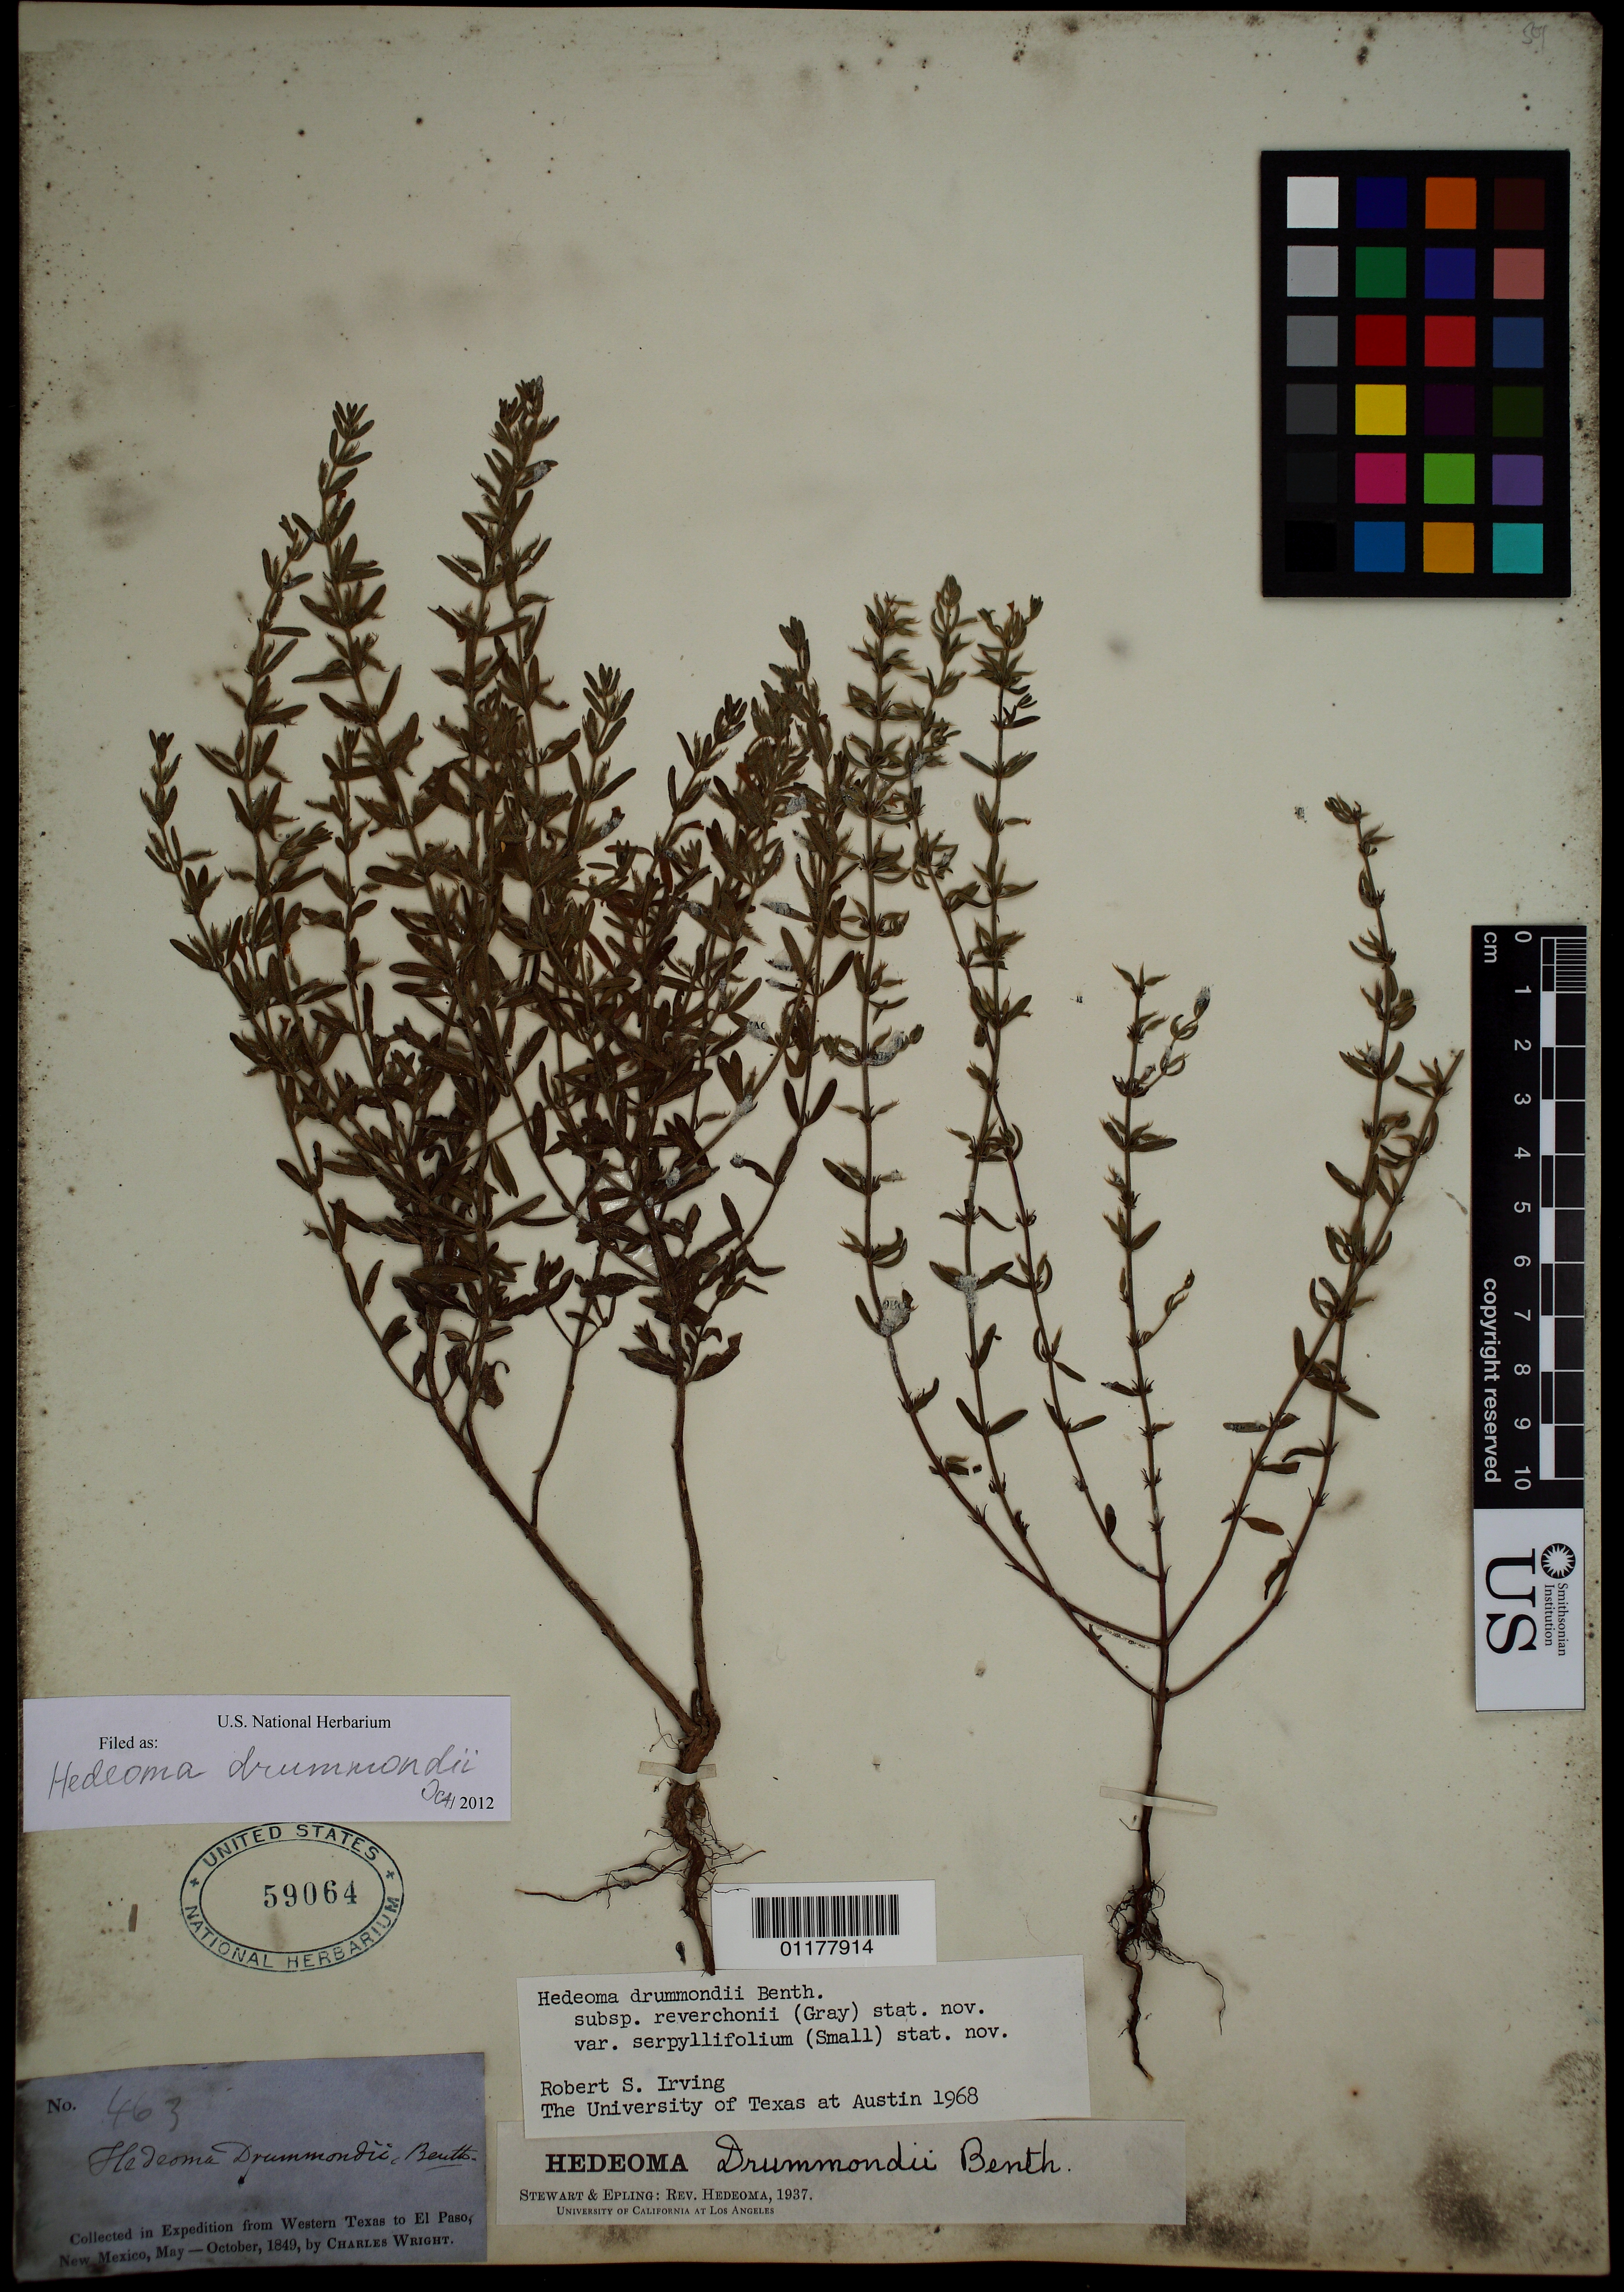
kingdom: Plantae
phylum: Tracheophyta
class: Magnoliopsida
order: Lamiales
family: Lamiaceae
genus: Hedeoma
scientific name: Hedeoma drummondii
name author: Benth.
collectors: C. Wright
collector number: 463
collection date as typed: May 1849 to Oct 1849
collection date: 1849-05/1849-10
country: United States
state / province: New Mexico / Texas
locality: from Western Texas to El Paso, New Mexico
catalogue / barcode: US 59064